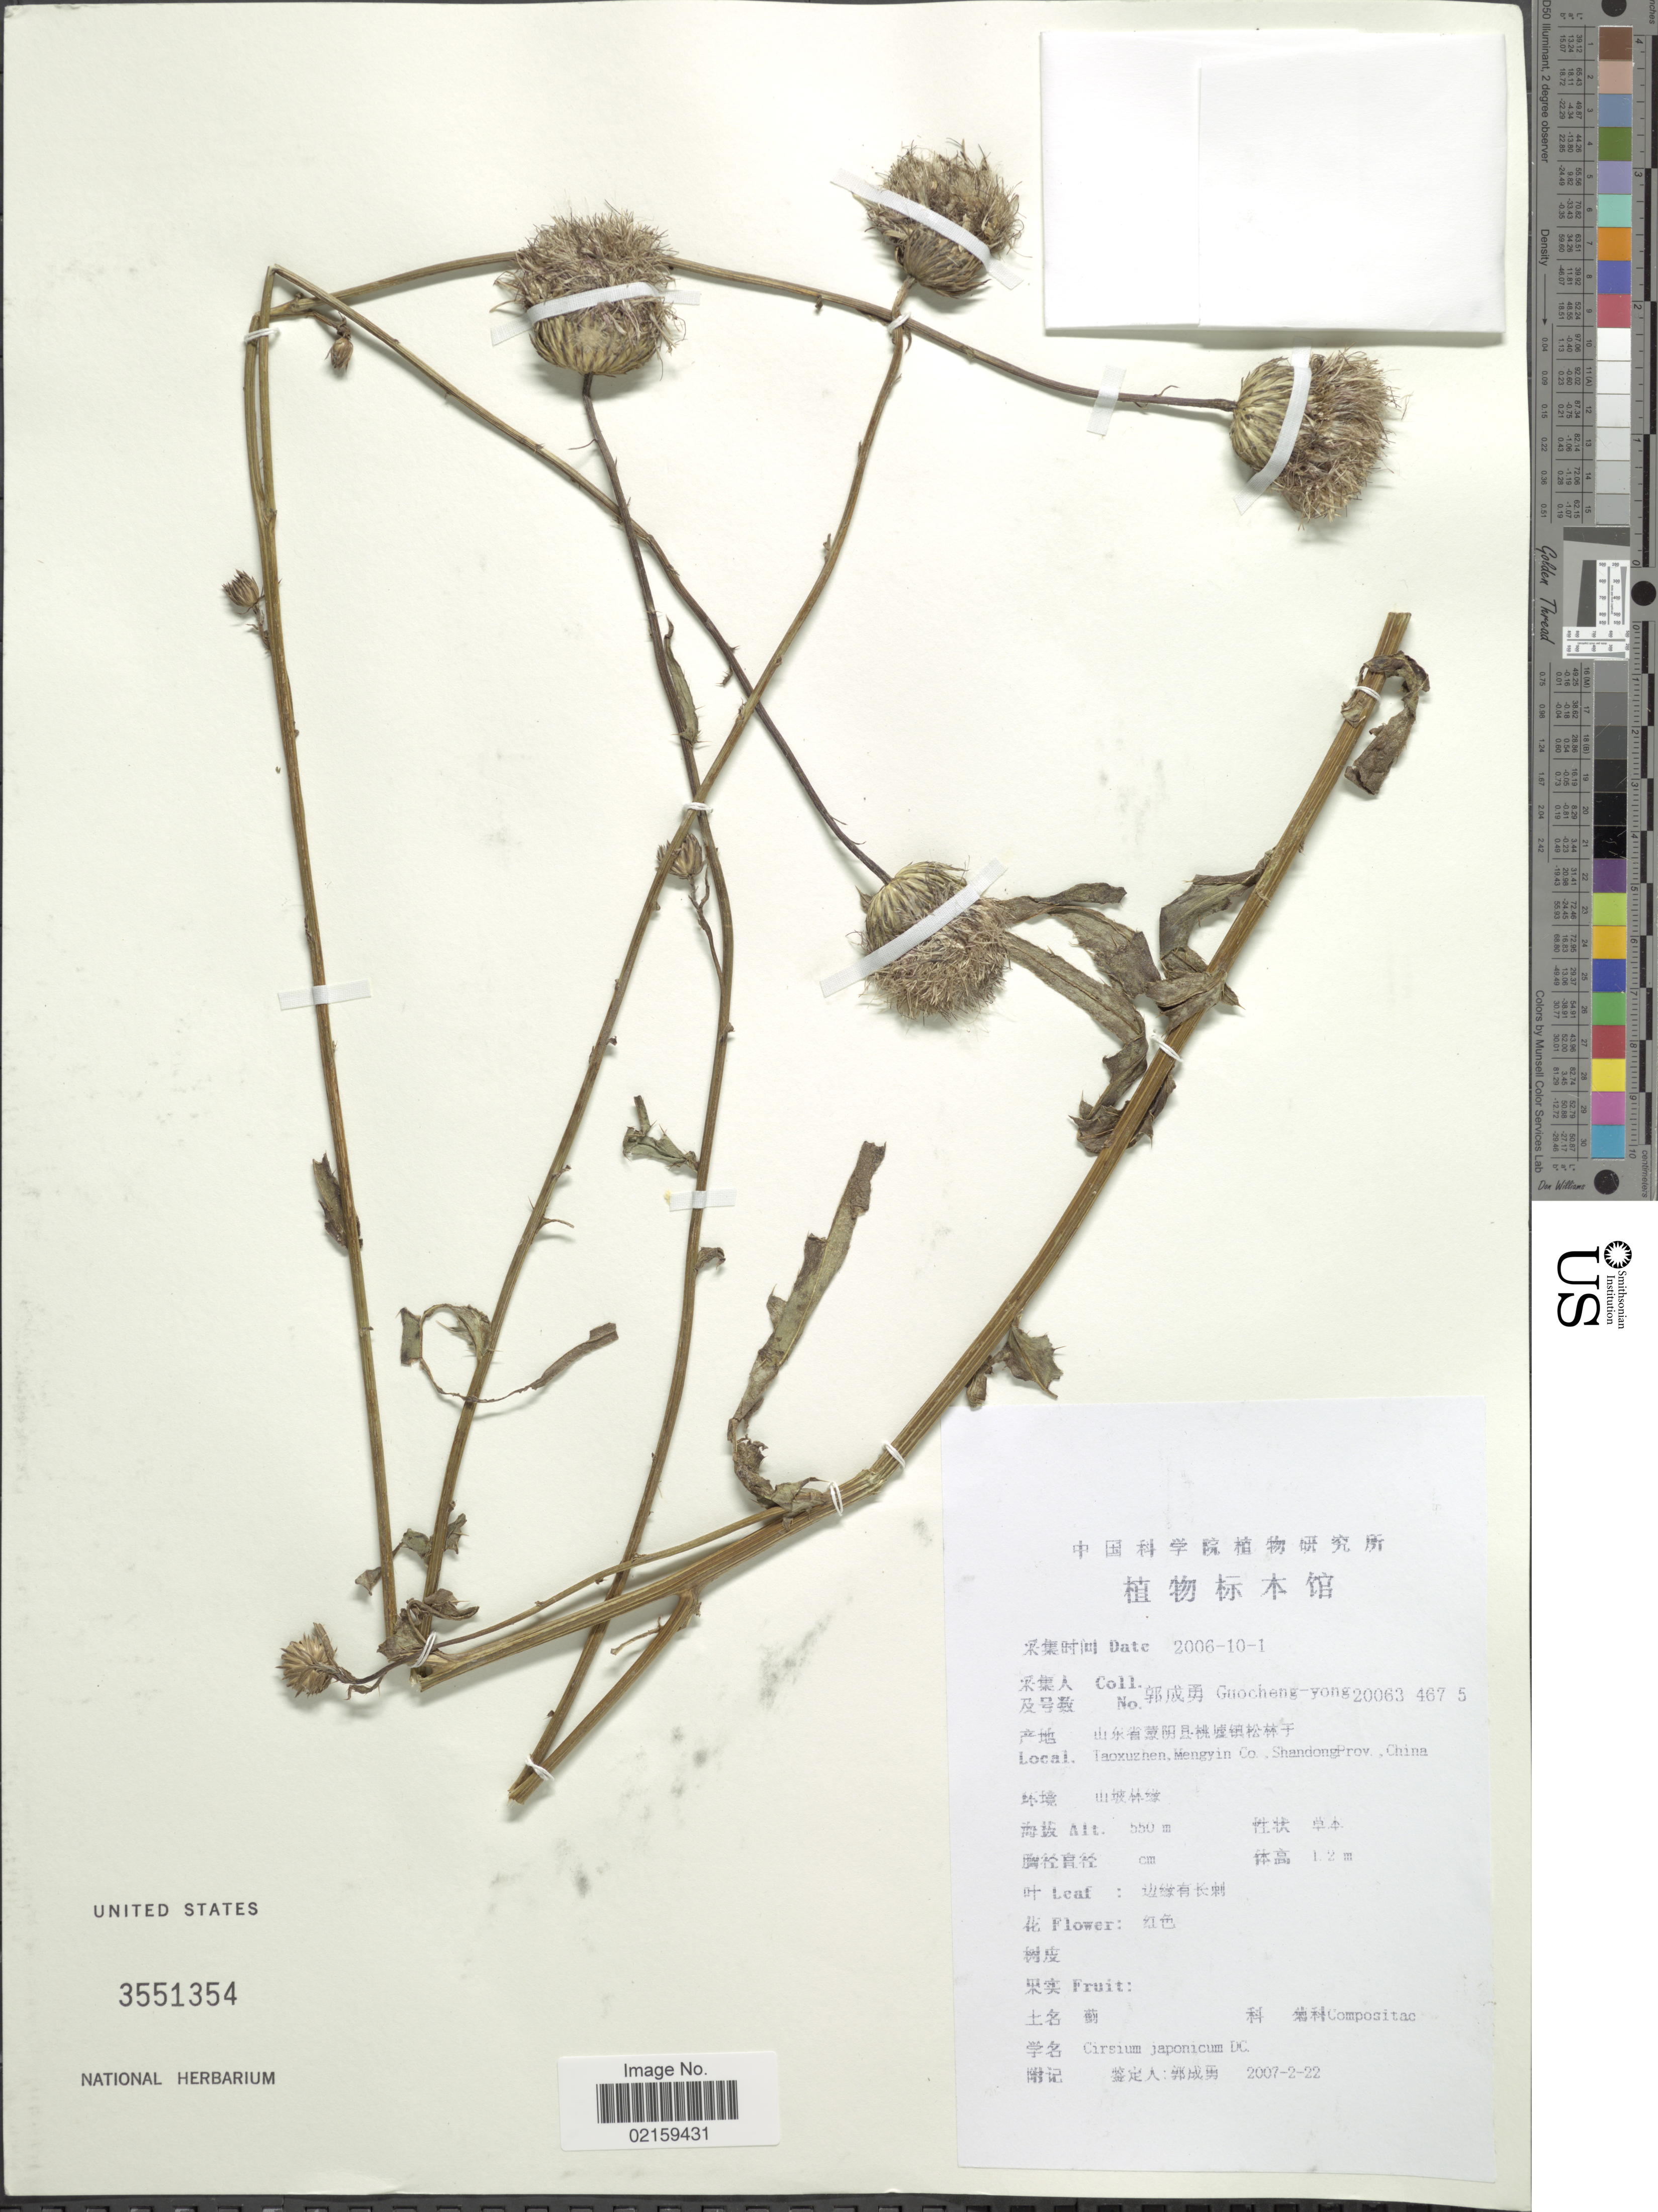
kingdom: Plantae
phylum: Tracheophyta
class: Magnoliopsida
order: Asterales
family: Asteraceae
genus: Cirsium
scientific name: Cirsium japonicum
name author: DC.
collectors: Guo cheng-yong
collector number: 20063 467 5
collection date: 2006-10-01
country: China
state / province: Shandong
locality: Taoxuzhen, Mengyin Co, ShandongProv.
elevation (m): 550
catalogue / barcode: US 3551354